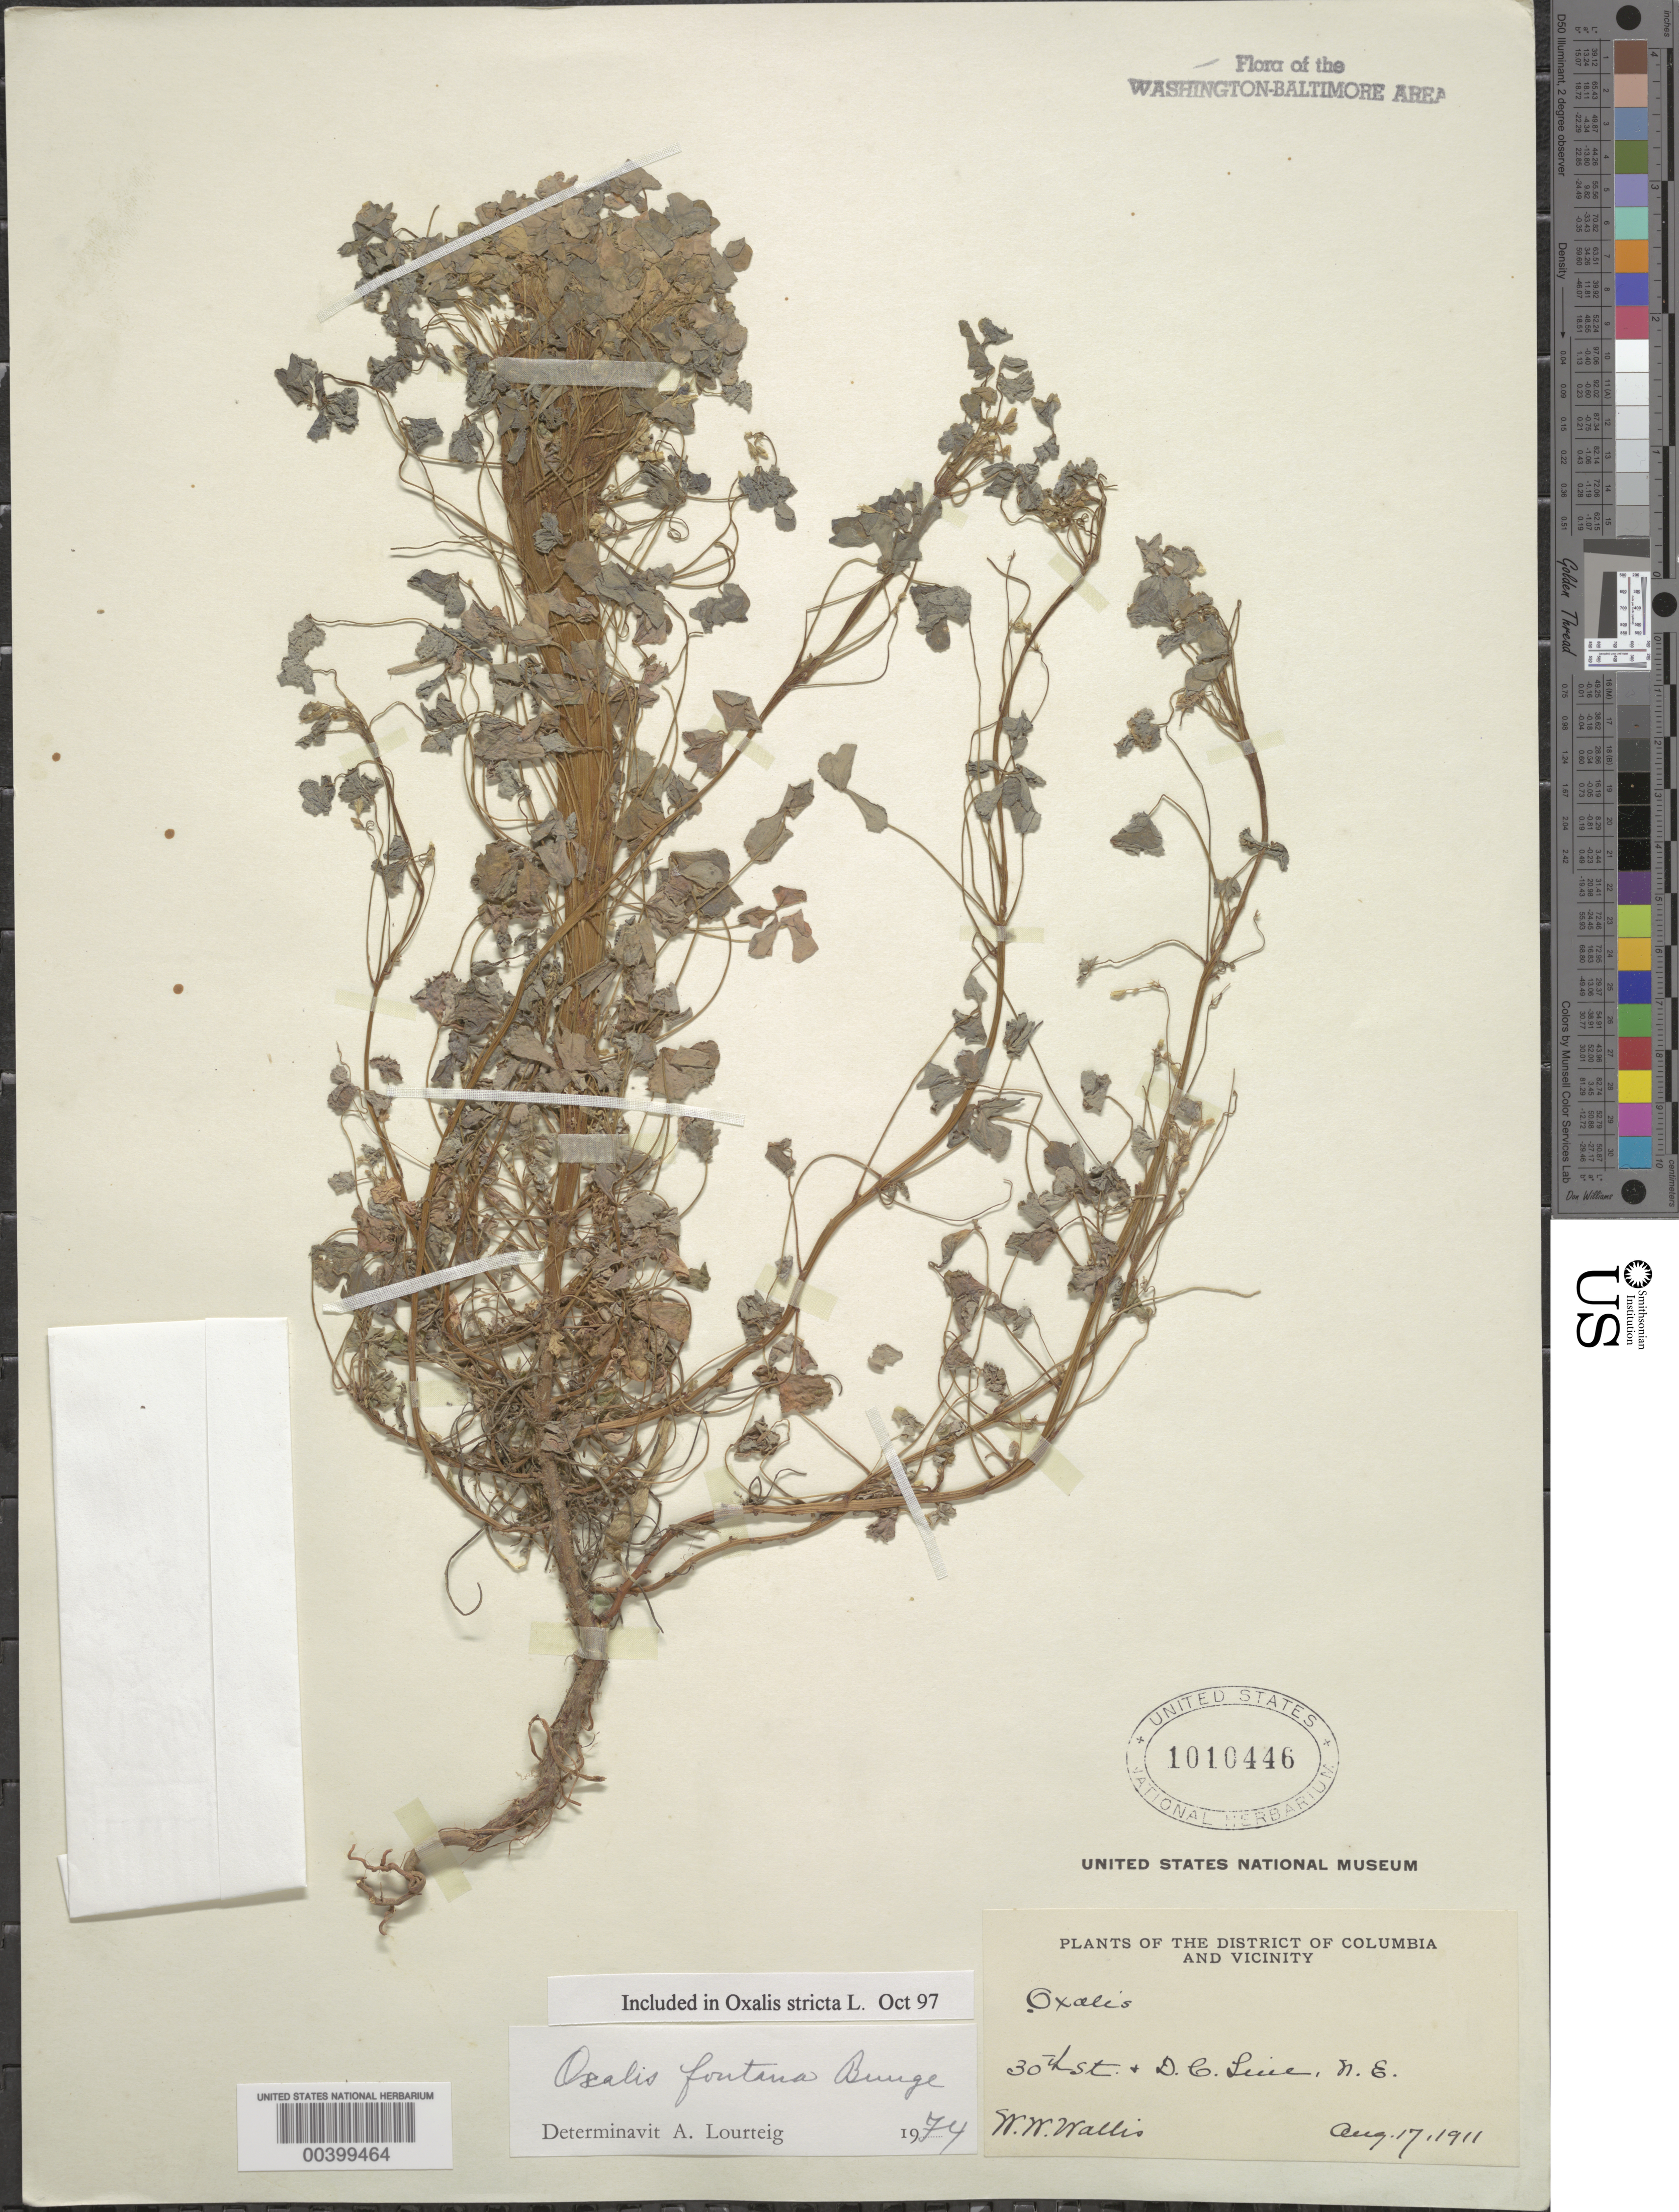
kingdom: Plantae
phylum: Tracheophyta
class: Magnoliopsida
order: Oxalidales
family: Oxalidaceae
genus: Oxalis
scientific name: Oxalis stricta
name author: L.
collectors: W. Wallis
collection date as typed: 17 Aug 1911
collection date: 1911-08-17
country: United States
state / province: District of Columbia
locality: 30th St. and DC Line, NE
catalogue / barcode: US 1010446